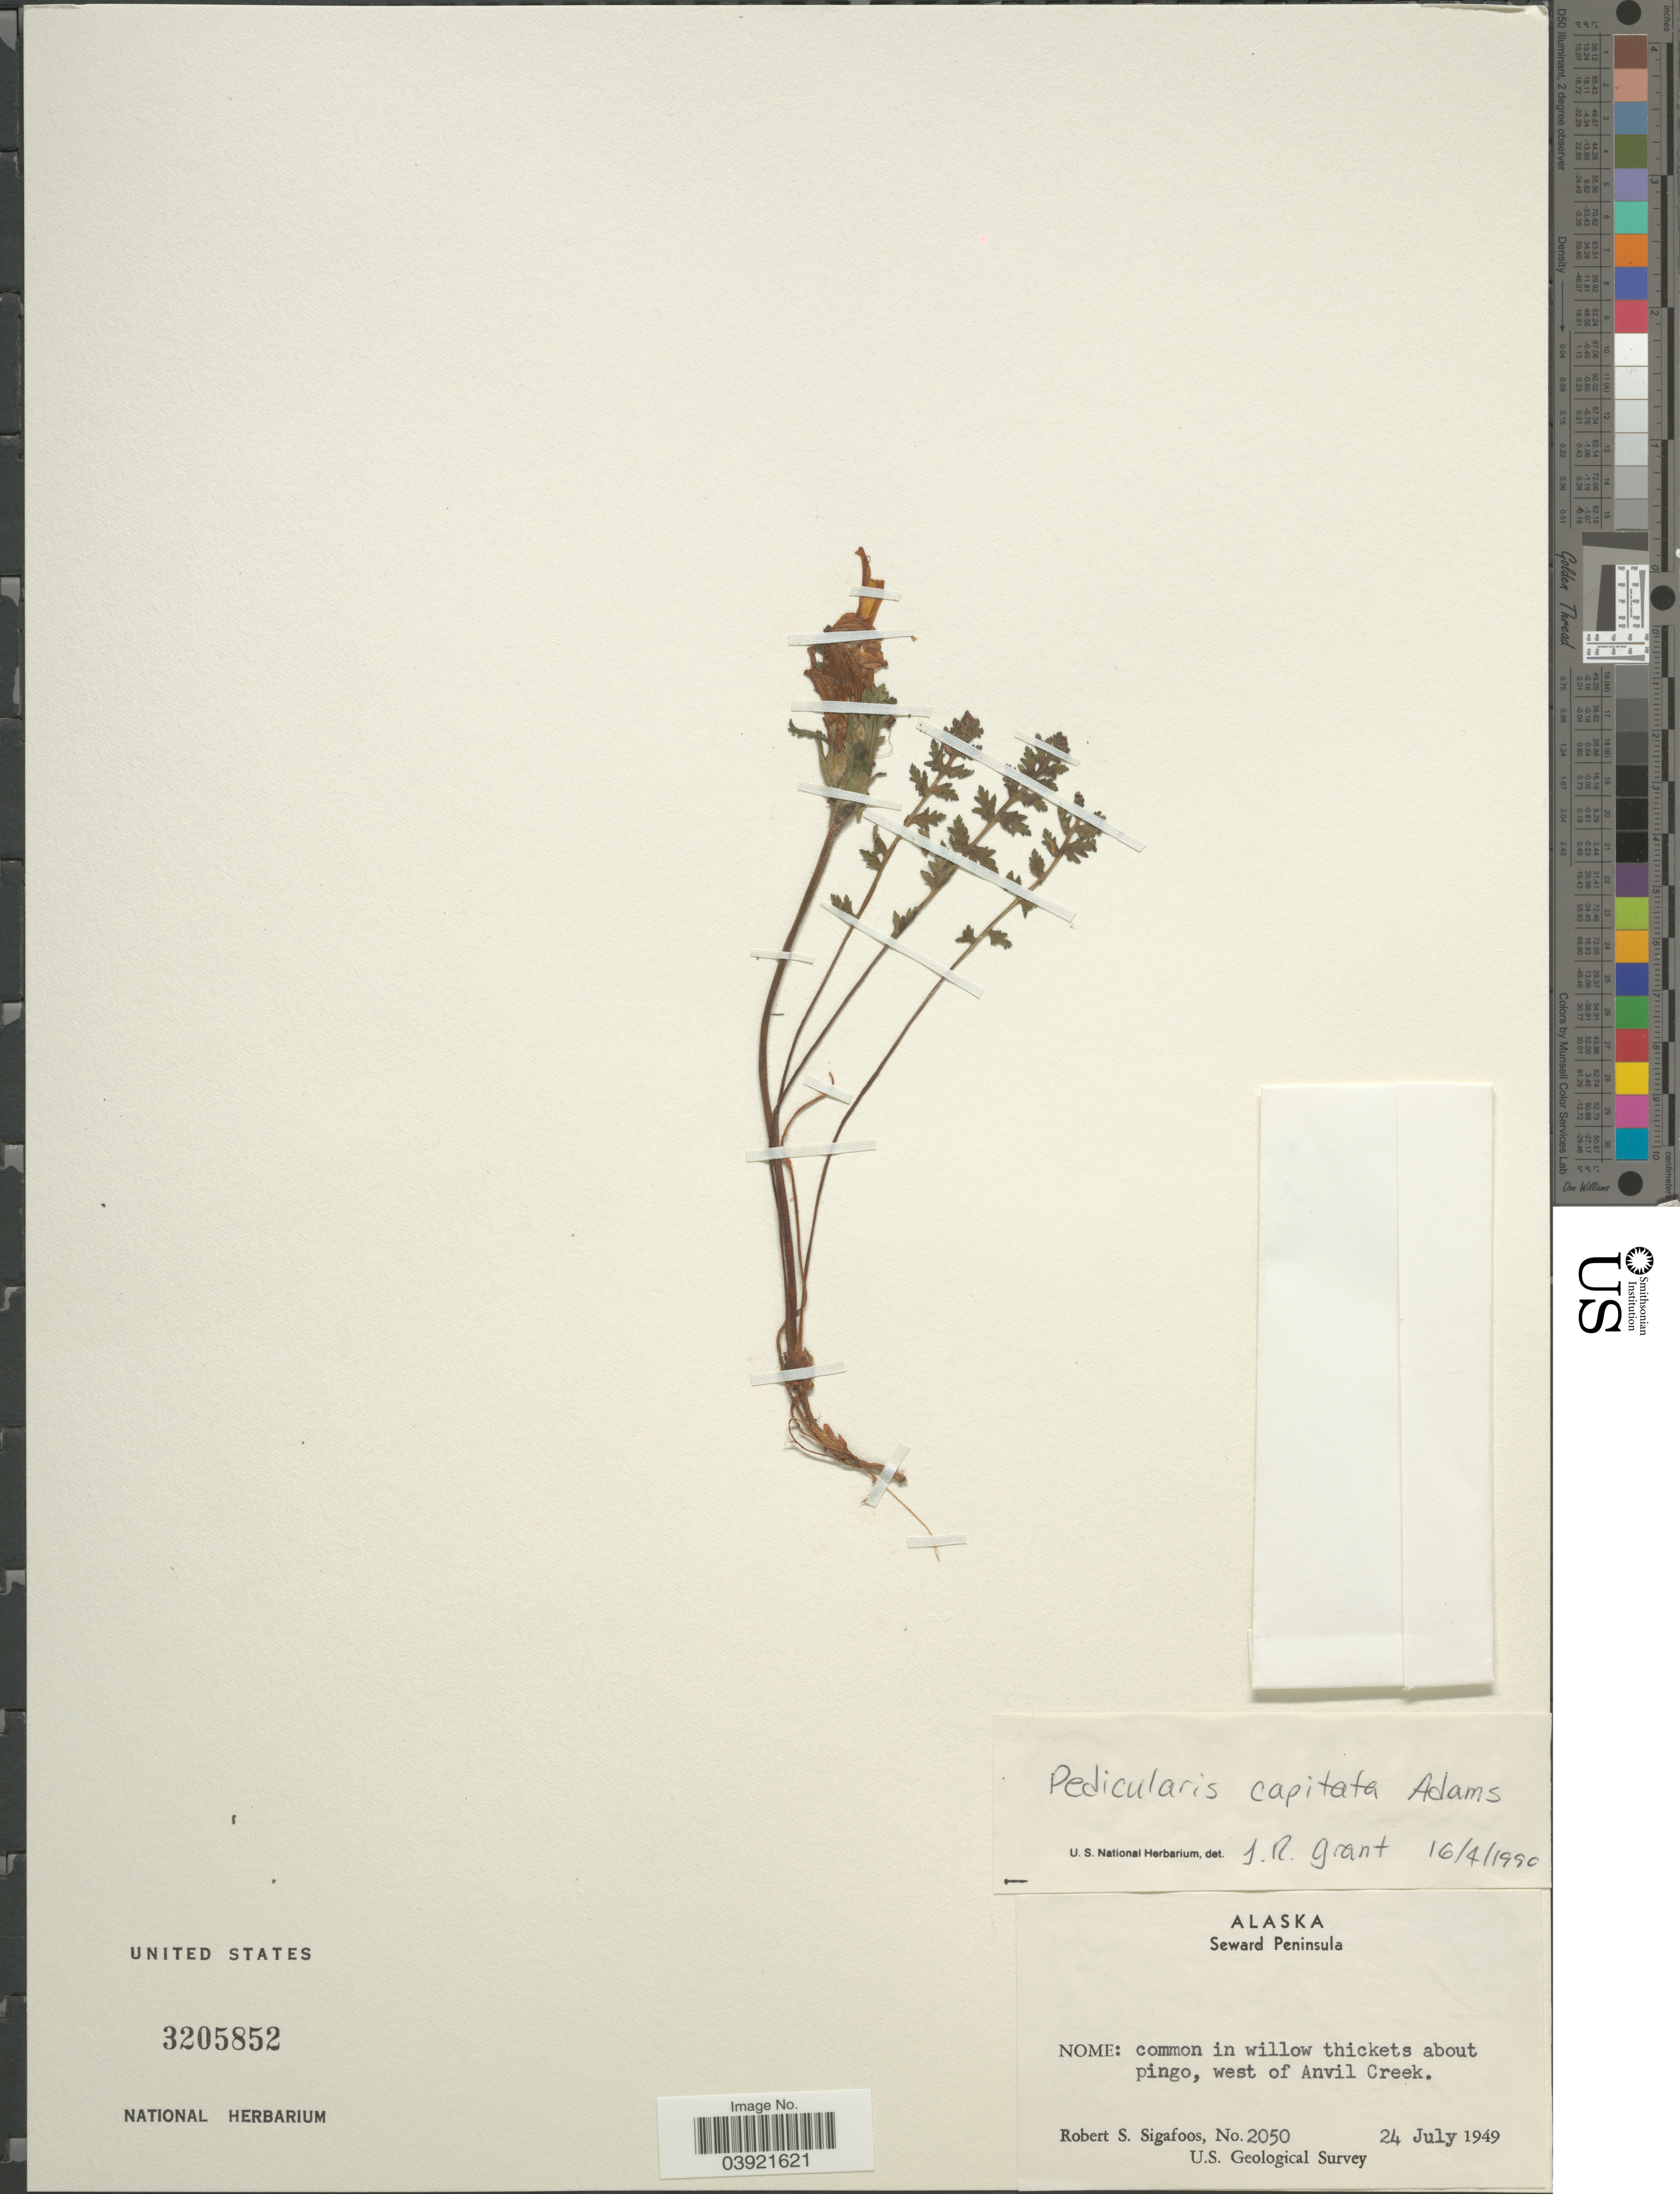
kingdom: Plantae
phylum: Tracheophyta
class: Magnoliopsida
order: Lamiales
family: Orobanchaceae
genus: Pedicularis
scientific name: Pedicularis capitata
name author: Adams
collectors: R. Sigafoos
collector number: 2050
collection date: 1949-07-24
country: United States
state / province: Alaska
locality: Seward Peninsula. Nome: west of Anvil Creek.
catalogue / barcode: US 3205852